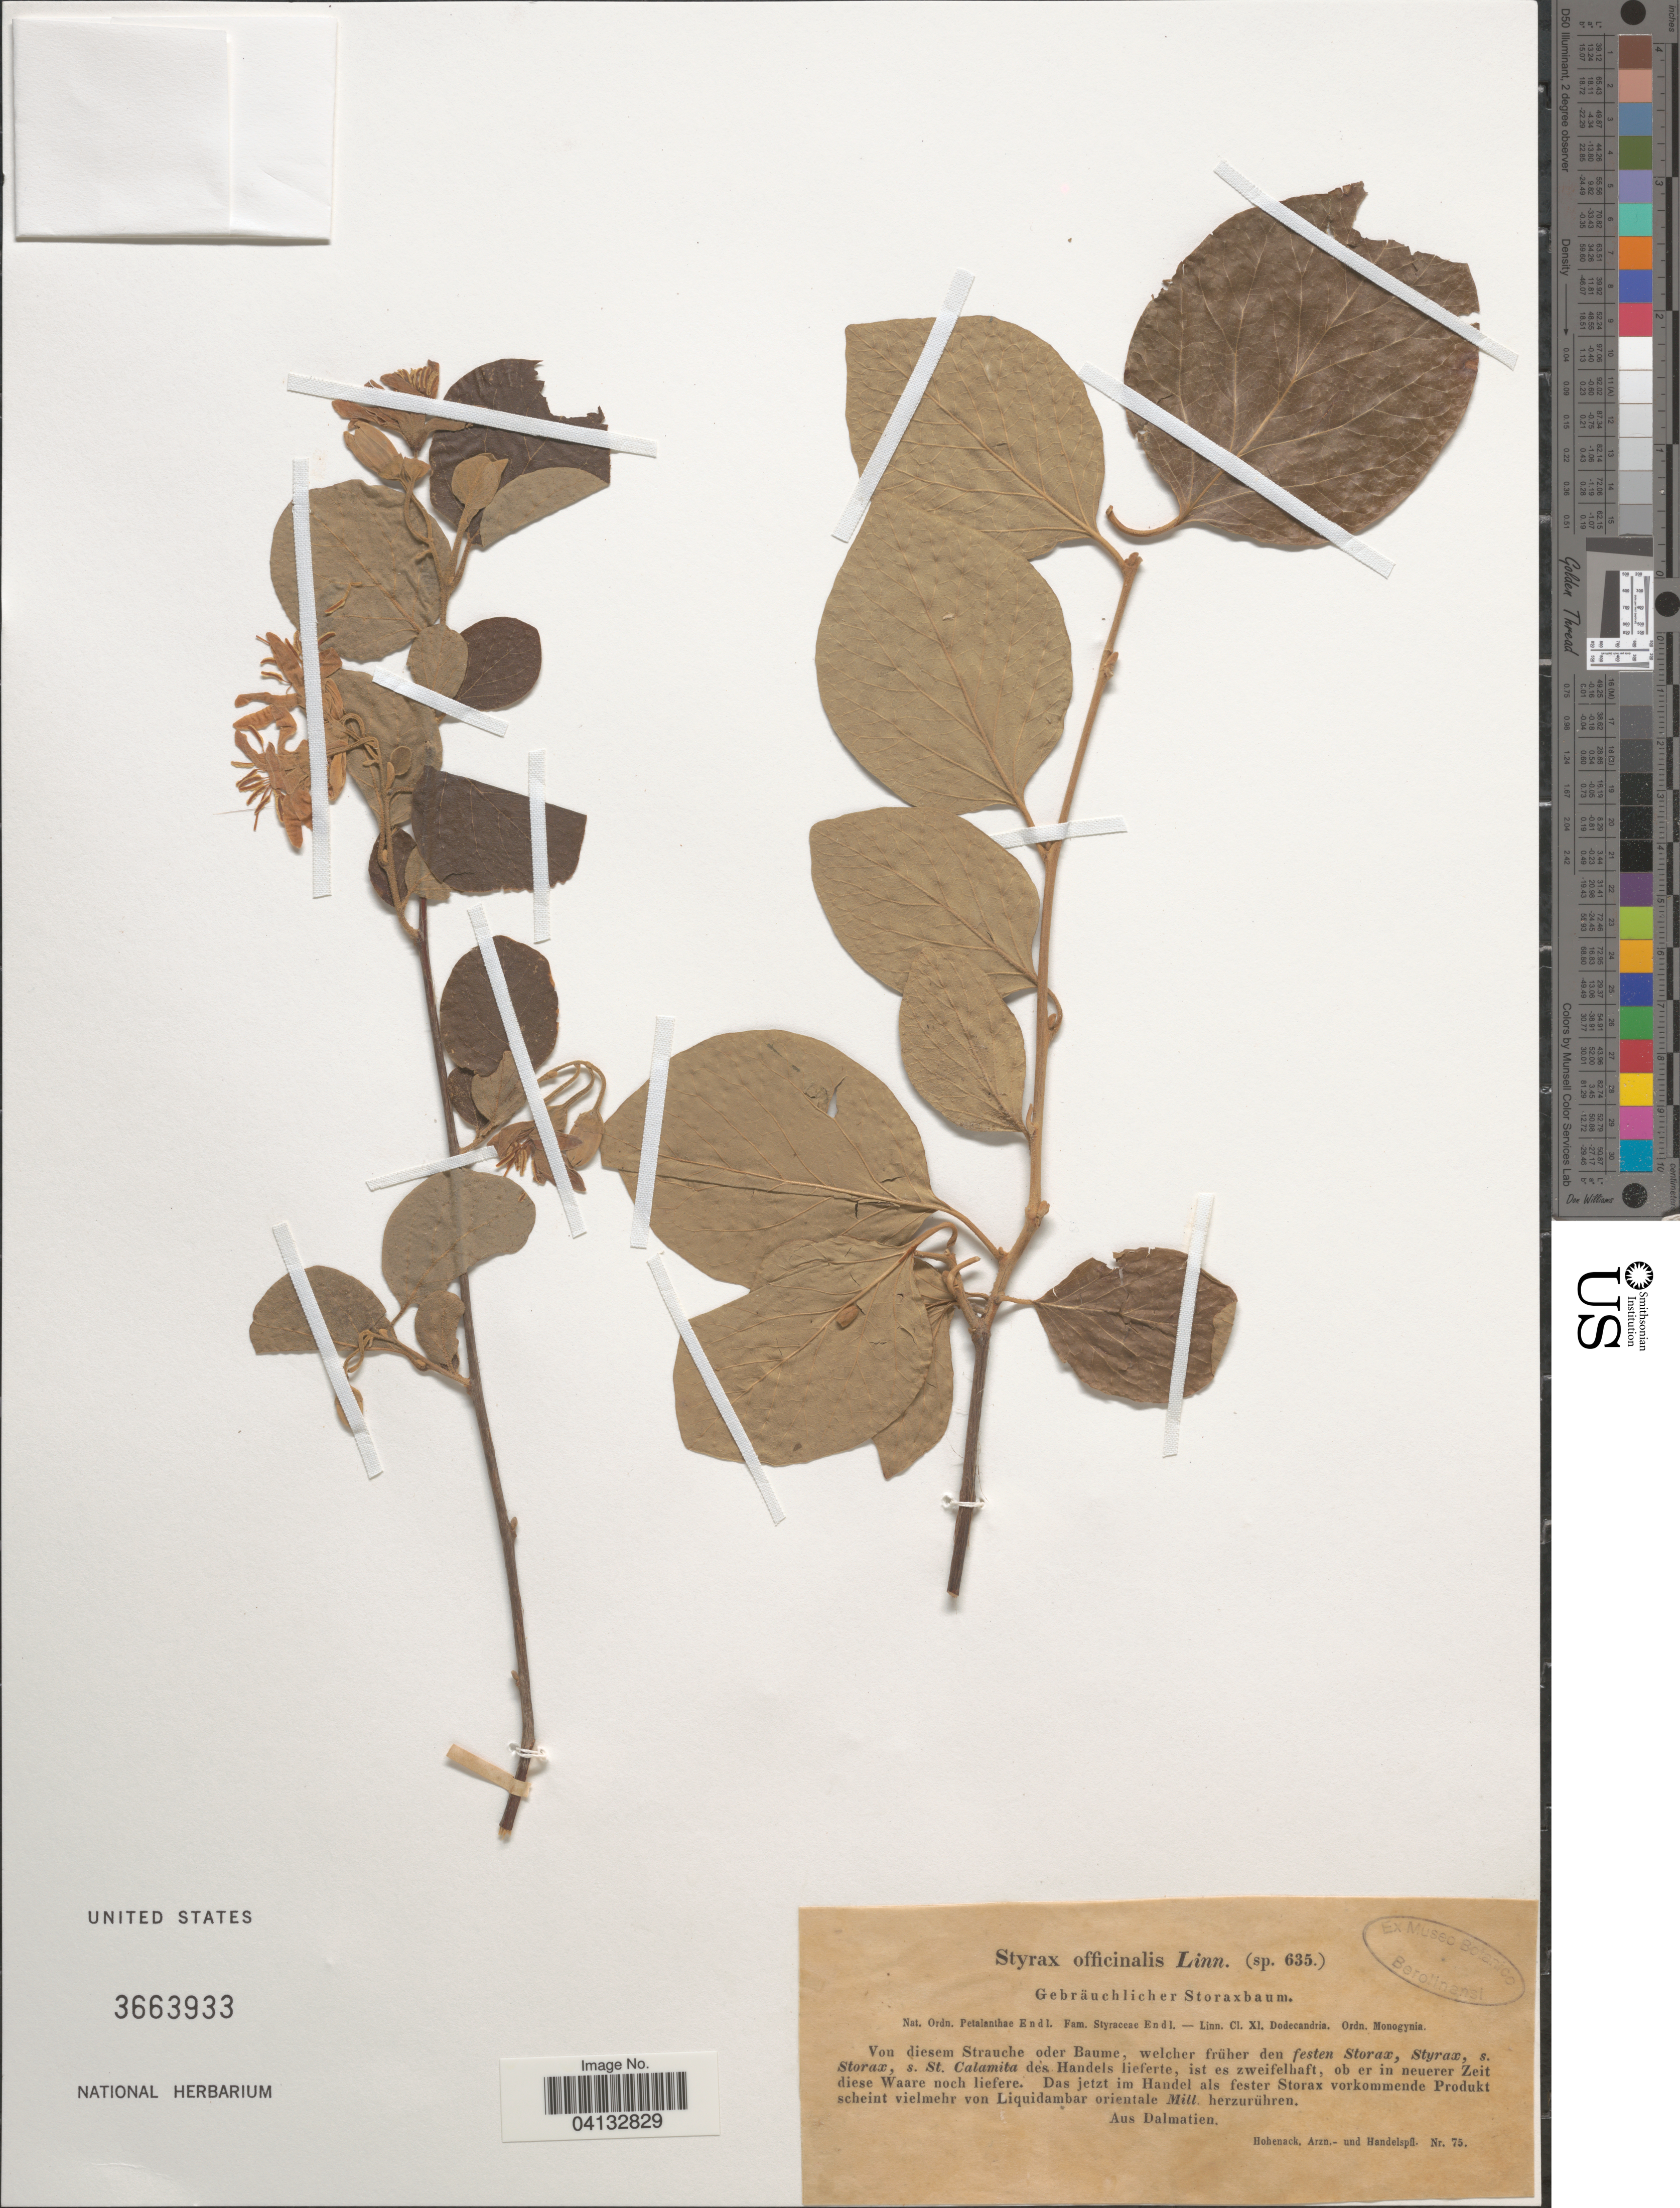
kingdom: Plantae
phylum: Tracheophyta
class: Magnoliopsida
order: Ericales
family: Styracaceae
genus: Styrax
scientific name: Styrax officinalis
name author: L.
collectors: A. Hohenack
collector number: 75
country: Croatia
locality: Aus Dalmatien.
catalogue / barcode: US 3663933